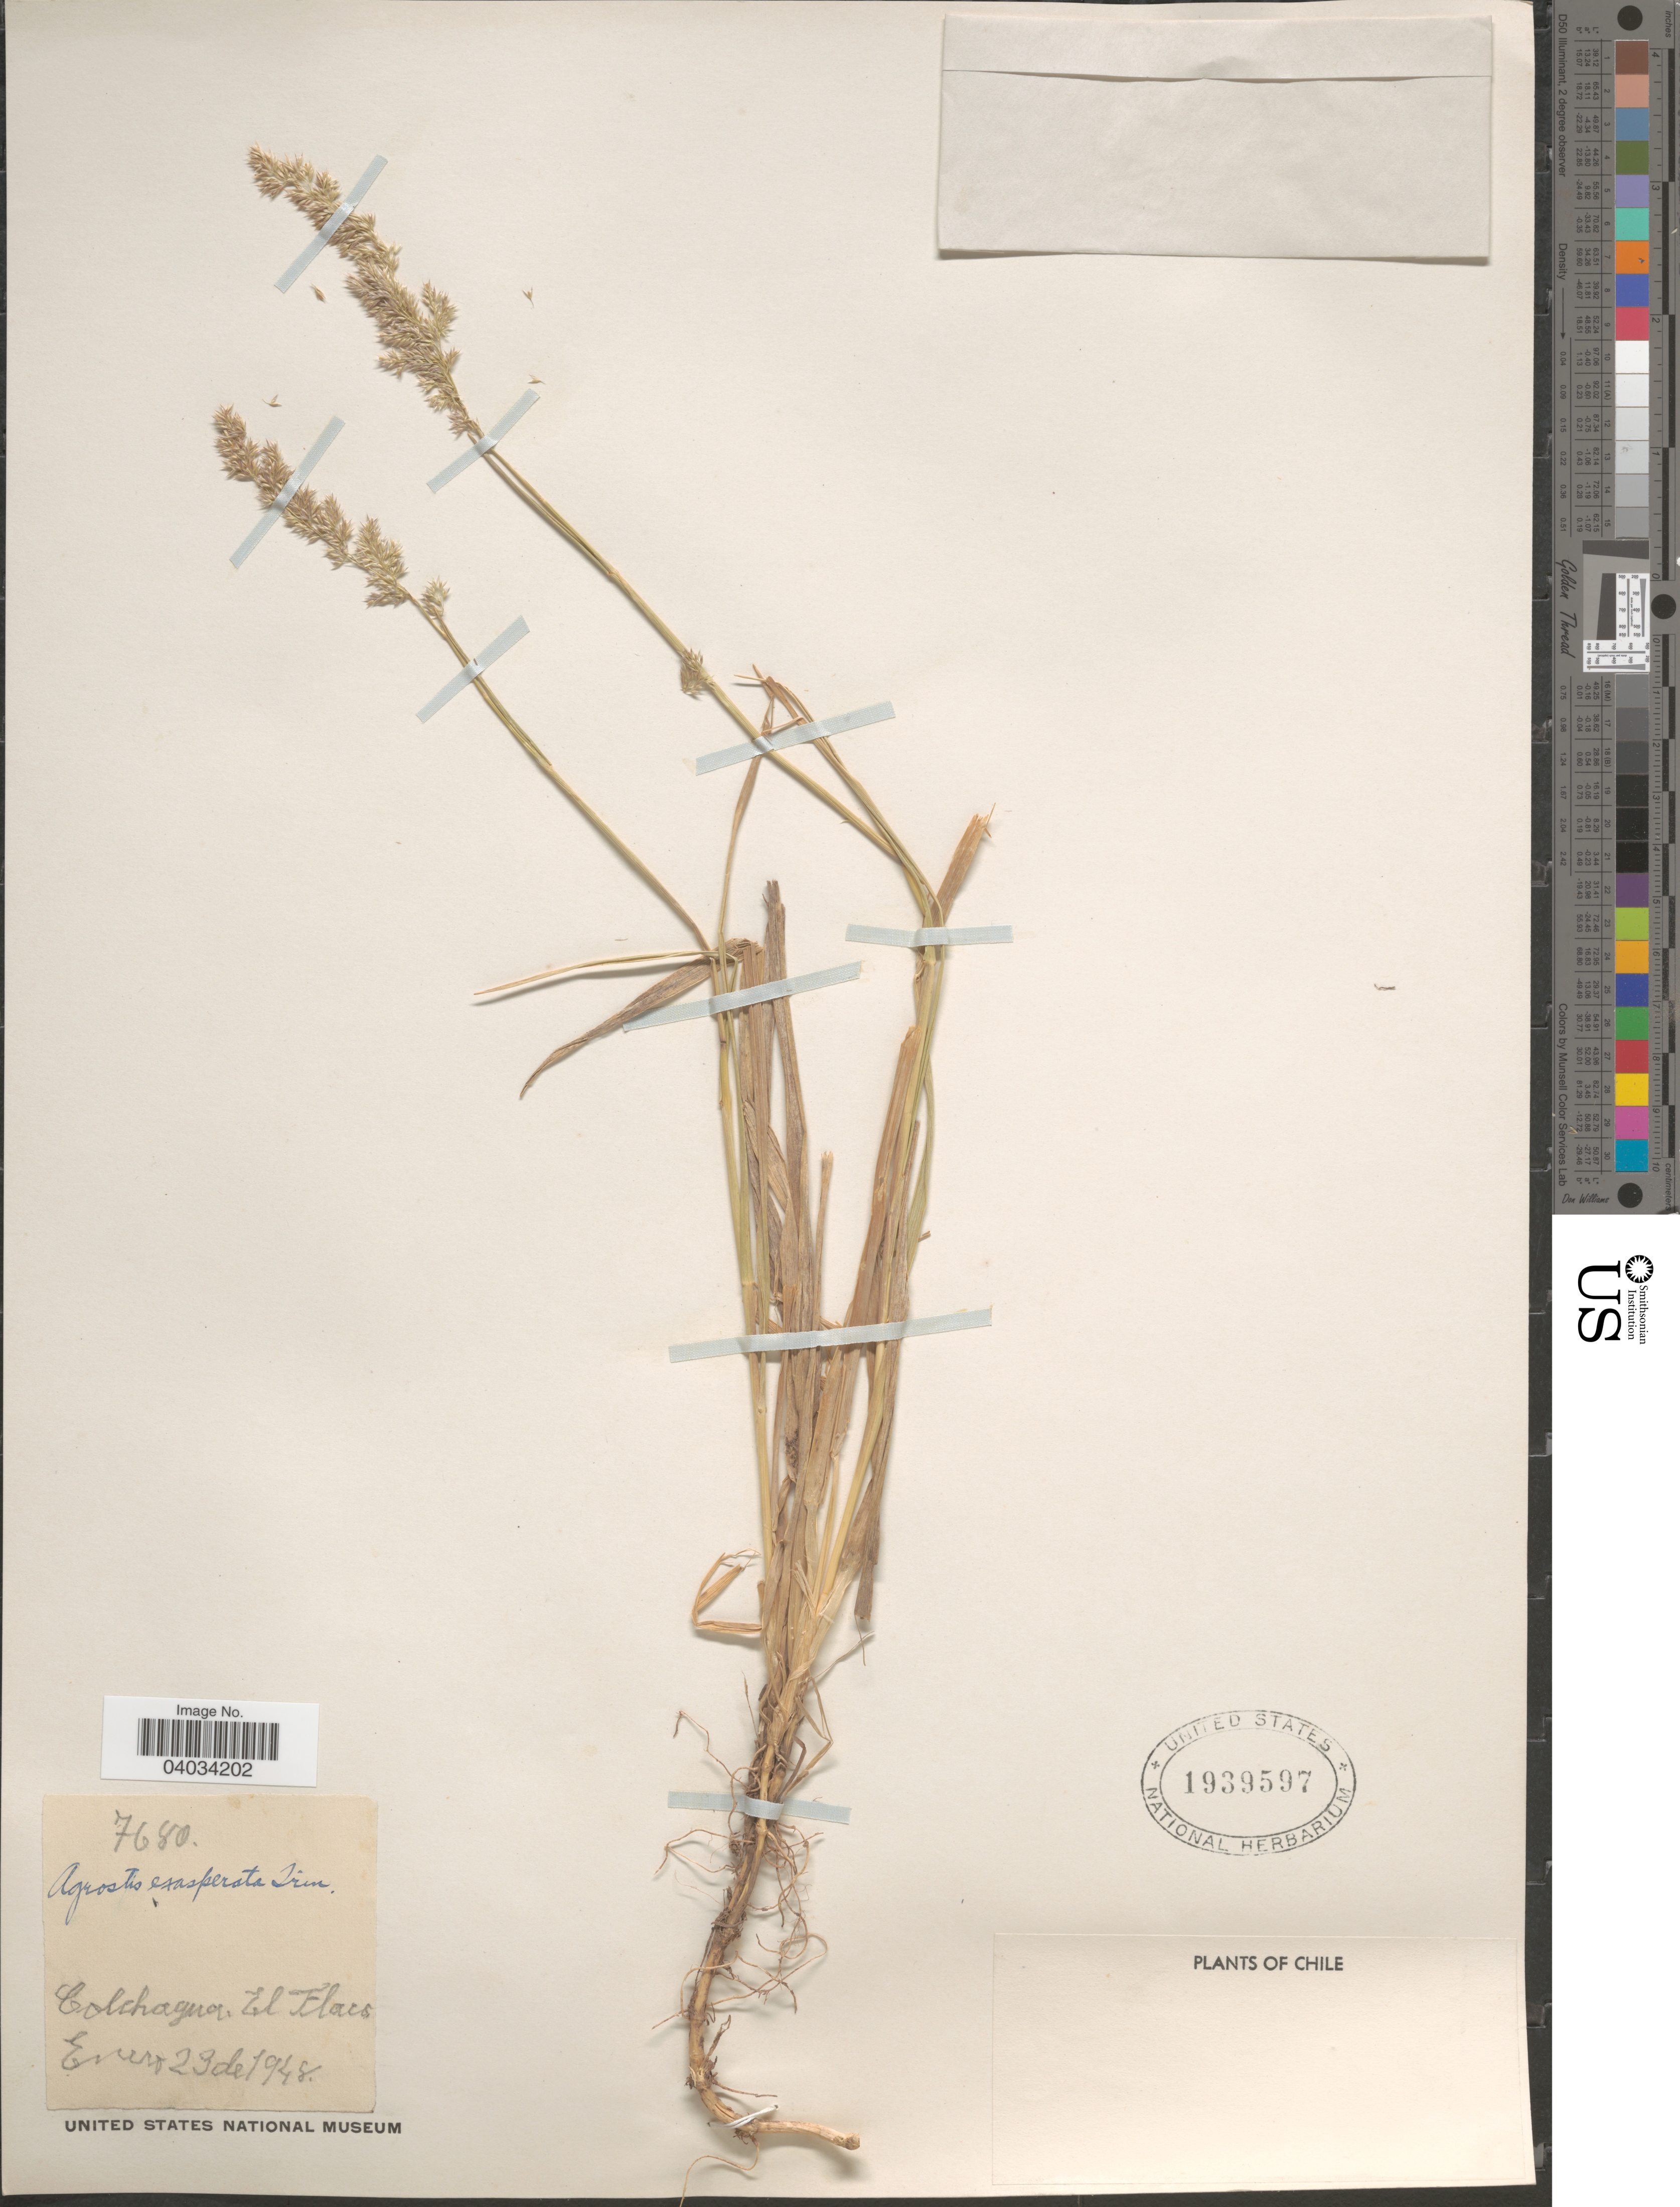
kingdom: Plantae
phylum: Tracheophyta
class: Liliopsida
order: Poales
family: Poaceae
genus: Polypogon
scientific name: Polypogon exasperatus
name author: (Trin.) Renvoize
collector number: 7680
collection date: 1948-01-23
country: Chile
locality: Colchagua. El Flaco.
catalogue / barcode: US 1939597